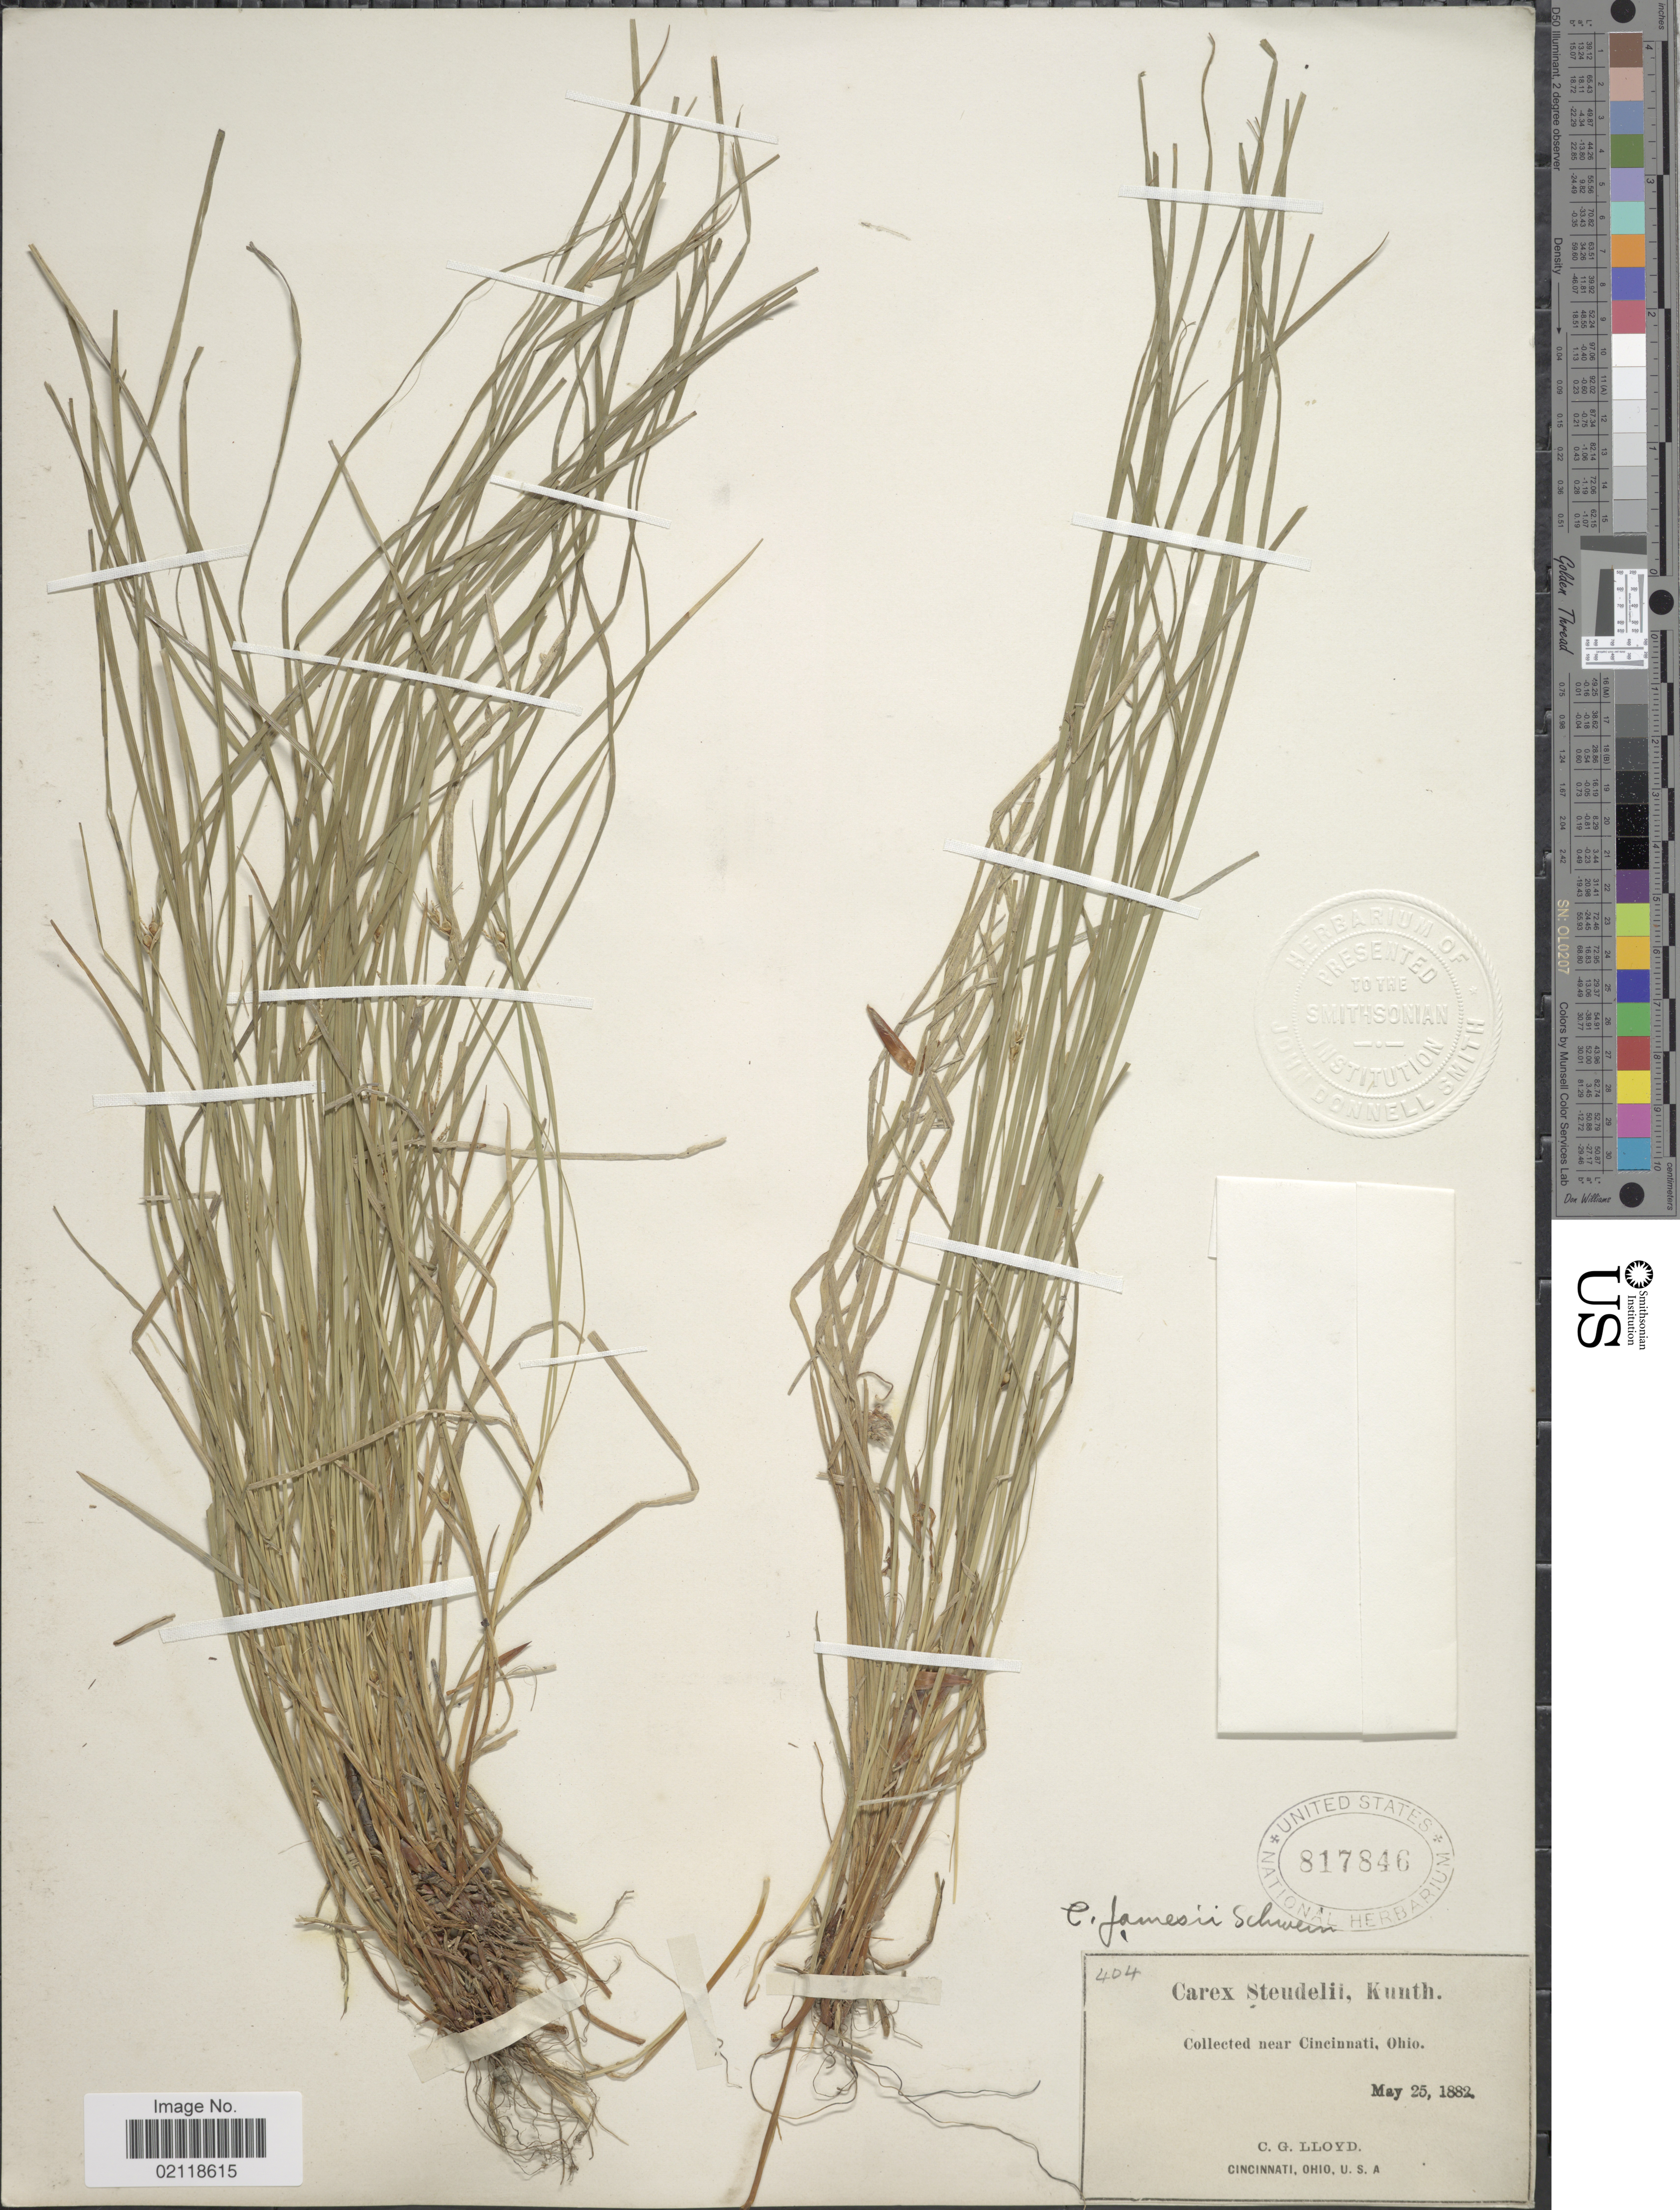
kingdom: Plantae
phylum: Tracheophyta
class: Liliopsida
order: Poales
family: Cyperaceae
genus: Carex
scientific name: Carex jamesii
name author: Schwein.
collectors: C. G. Lloyd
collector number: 404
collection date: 1882-05-25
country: United States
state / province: Ohio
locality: Near Cincinnati.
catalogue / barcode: US 817846